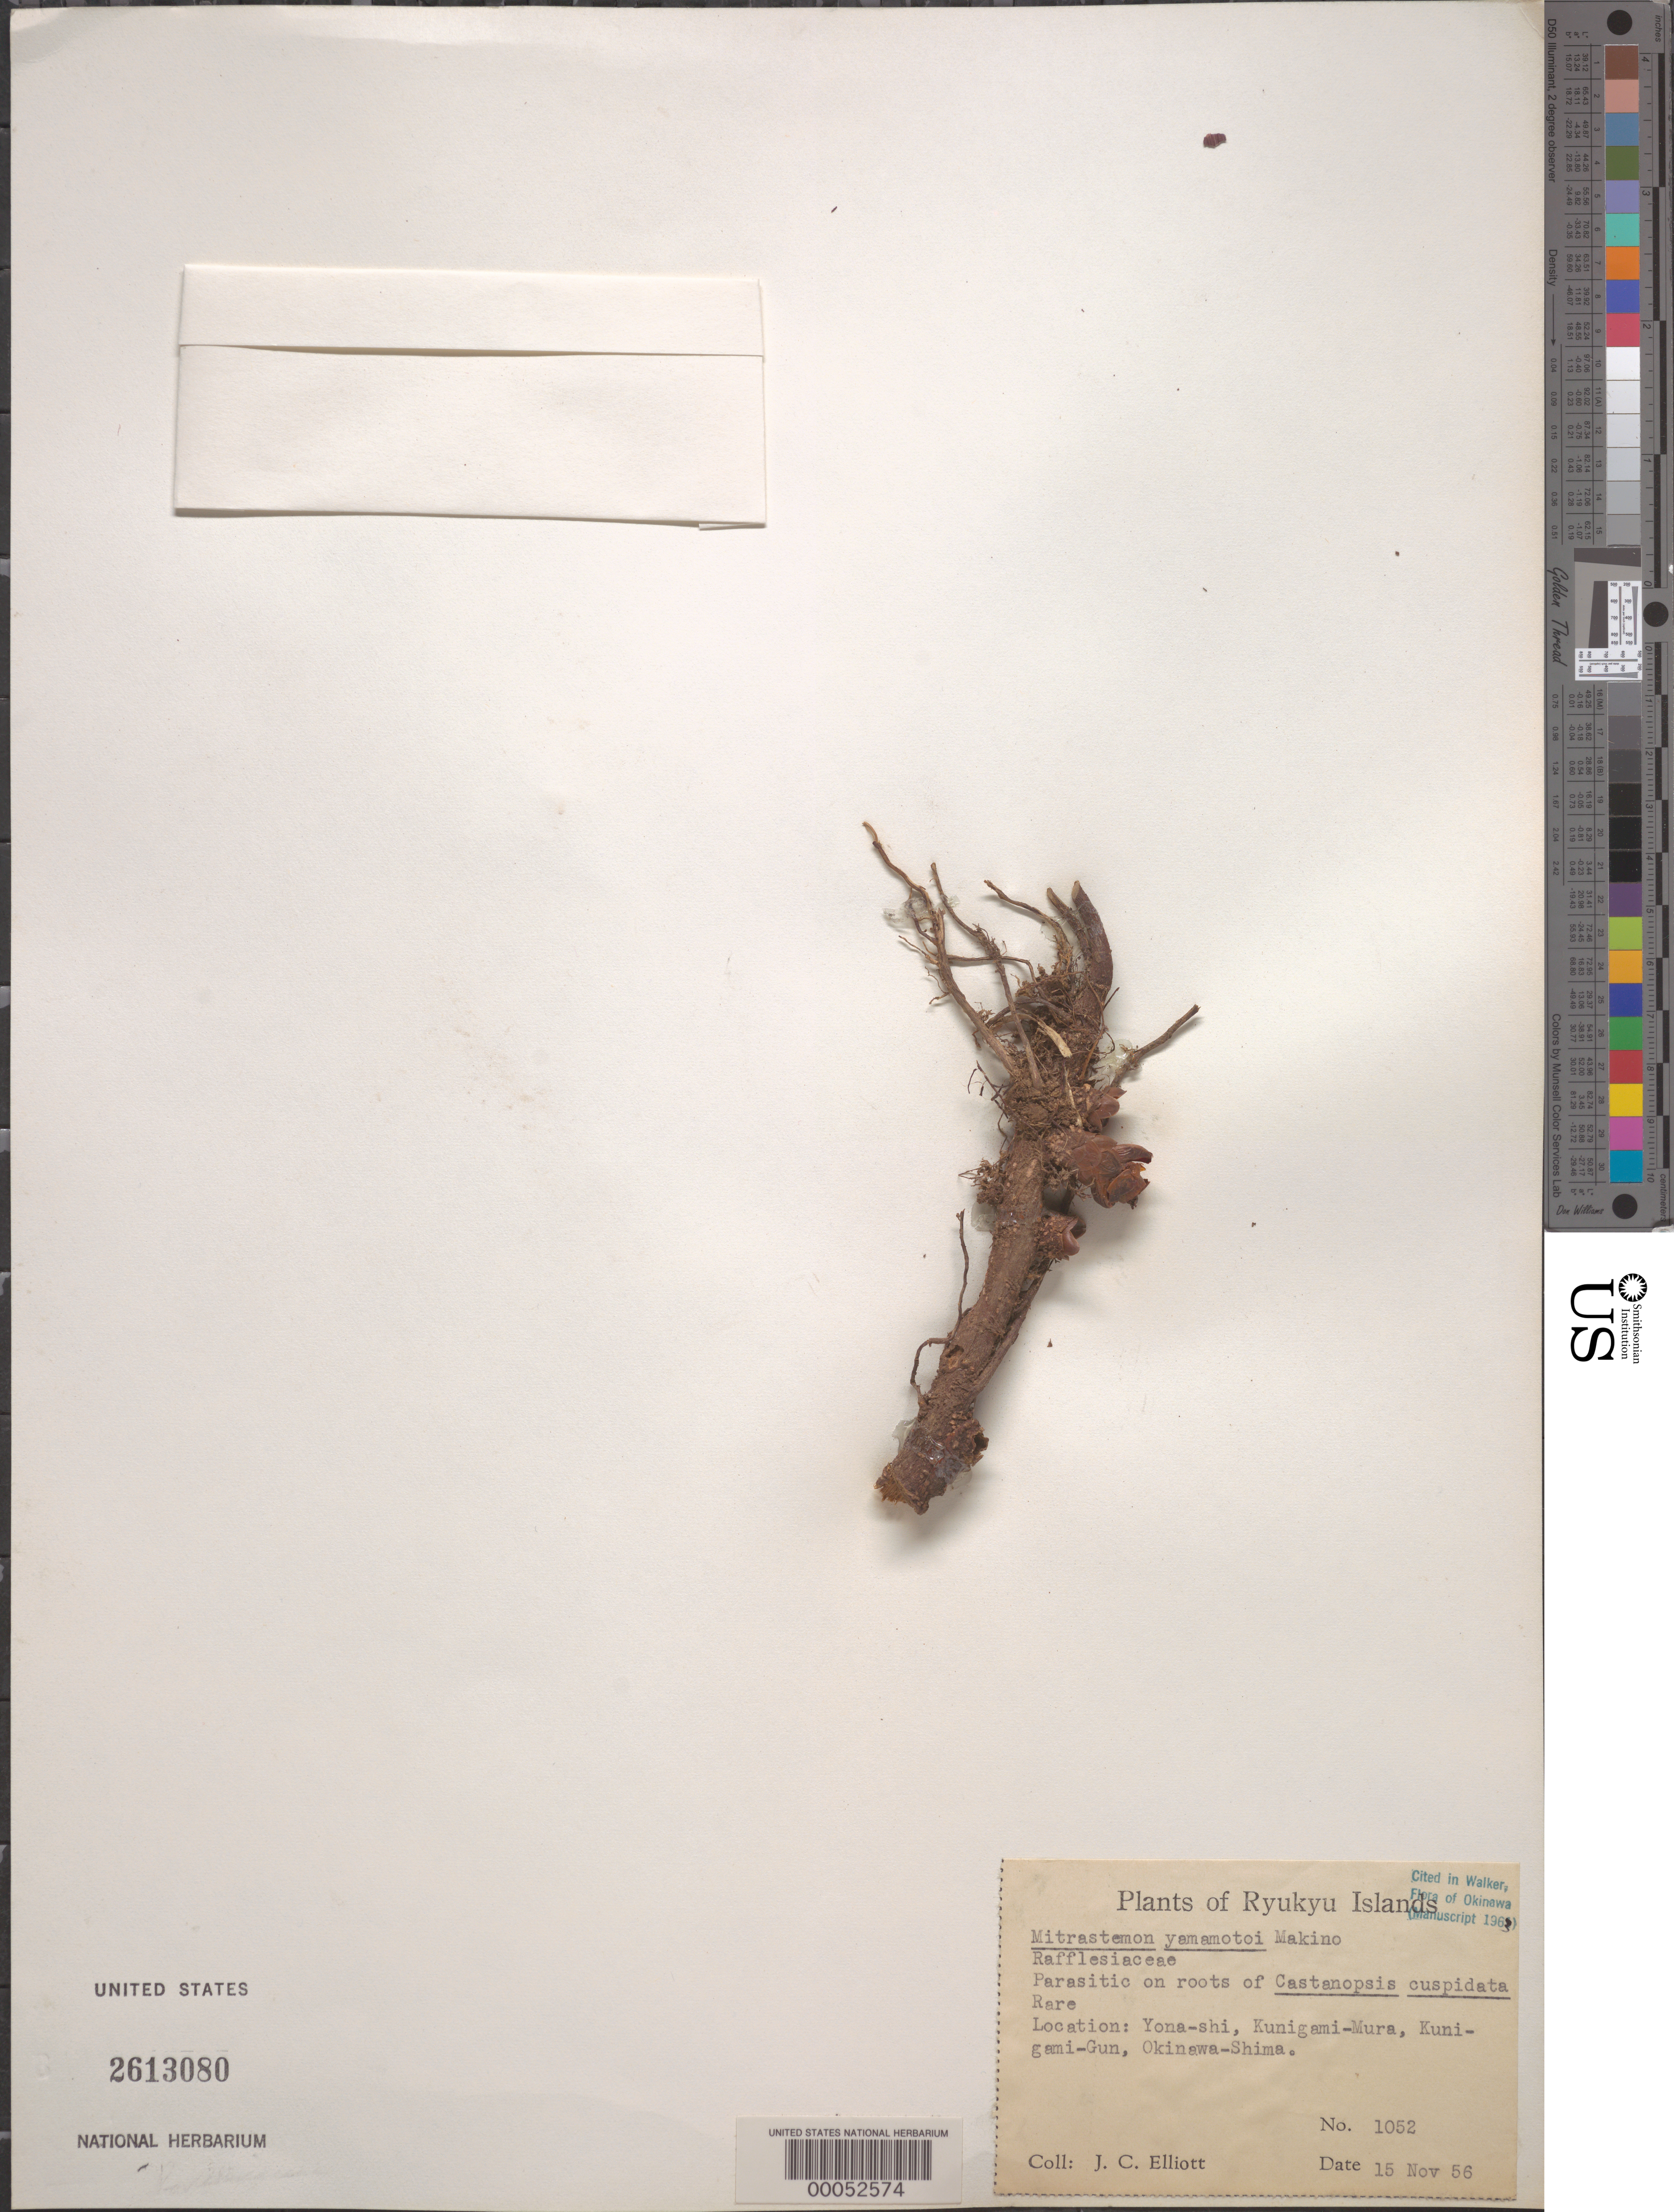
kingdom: Plantae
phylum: Tracheophyta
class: Magnoliopsida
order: Ericales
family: Mitrastemonaceae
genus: Mitrastemon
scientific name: Mitrastemon yamamotoi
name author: Makino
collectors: J. Elliot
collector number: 1052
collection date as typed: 15 Nov 1956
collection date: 1956-11-15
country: Japan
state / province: Okinawa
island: Okinawa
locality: Yona-shi, kunigami-mura, kuni-gami-gun, okinawa-shima [Okinawa Is.]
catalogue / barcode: US 2613080